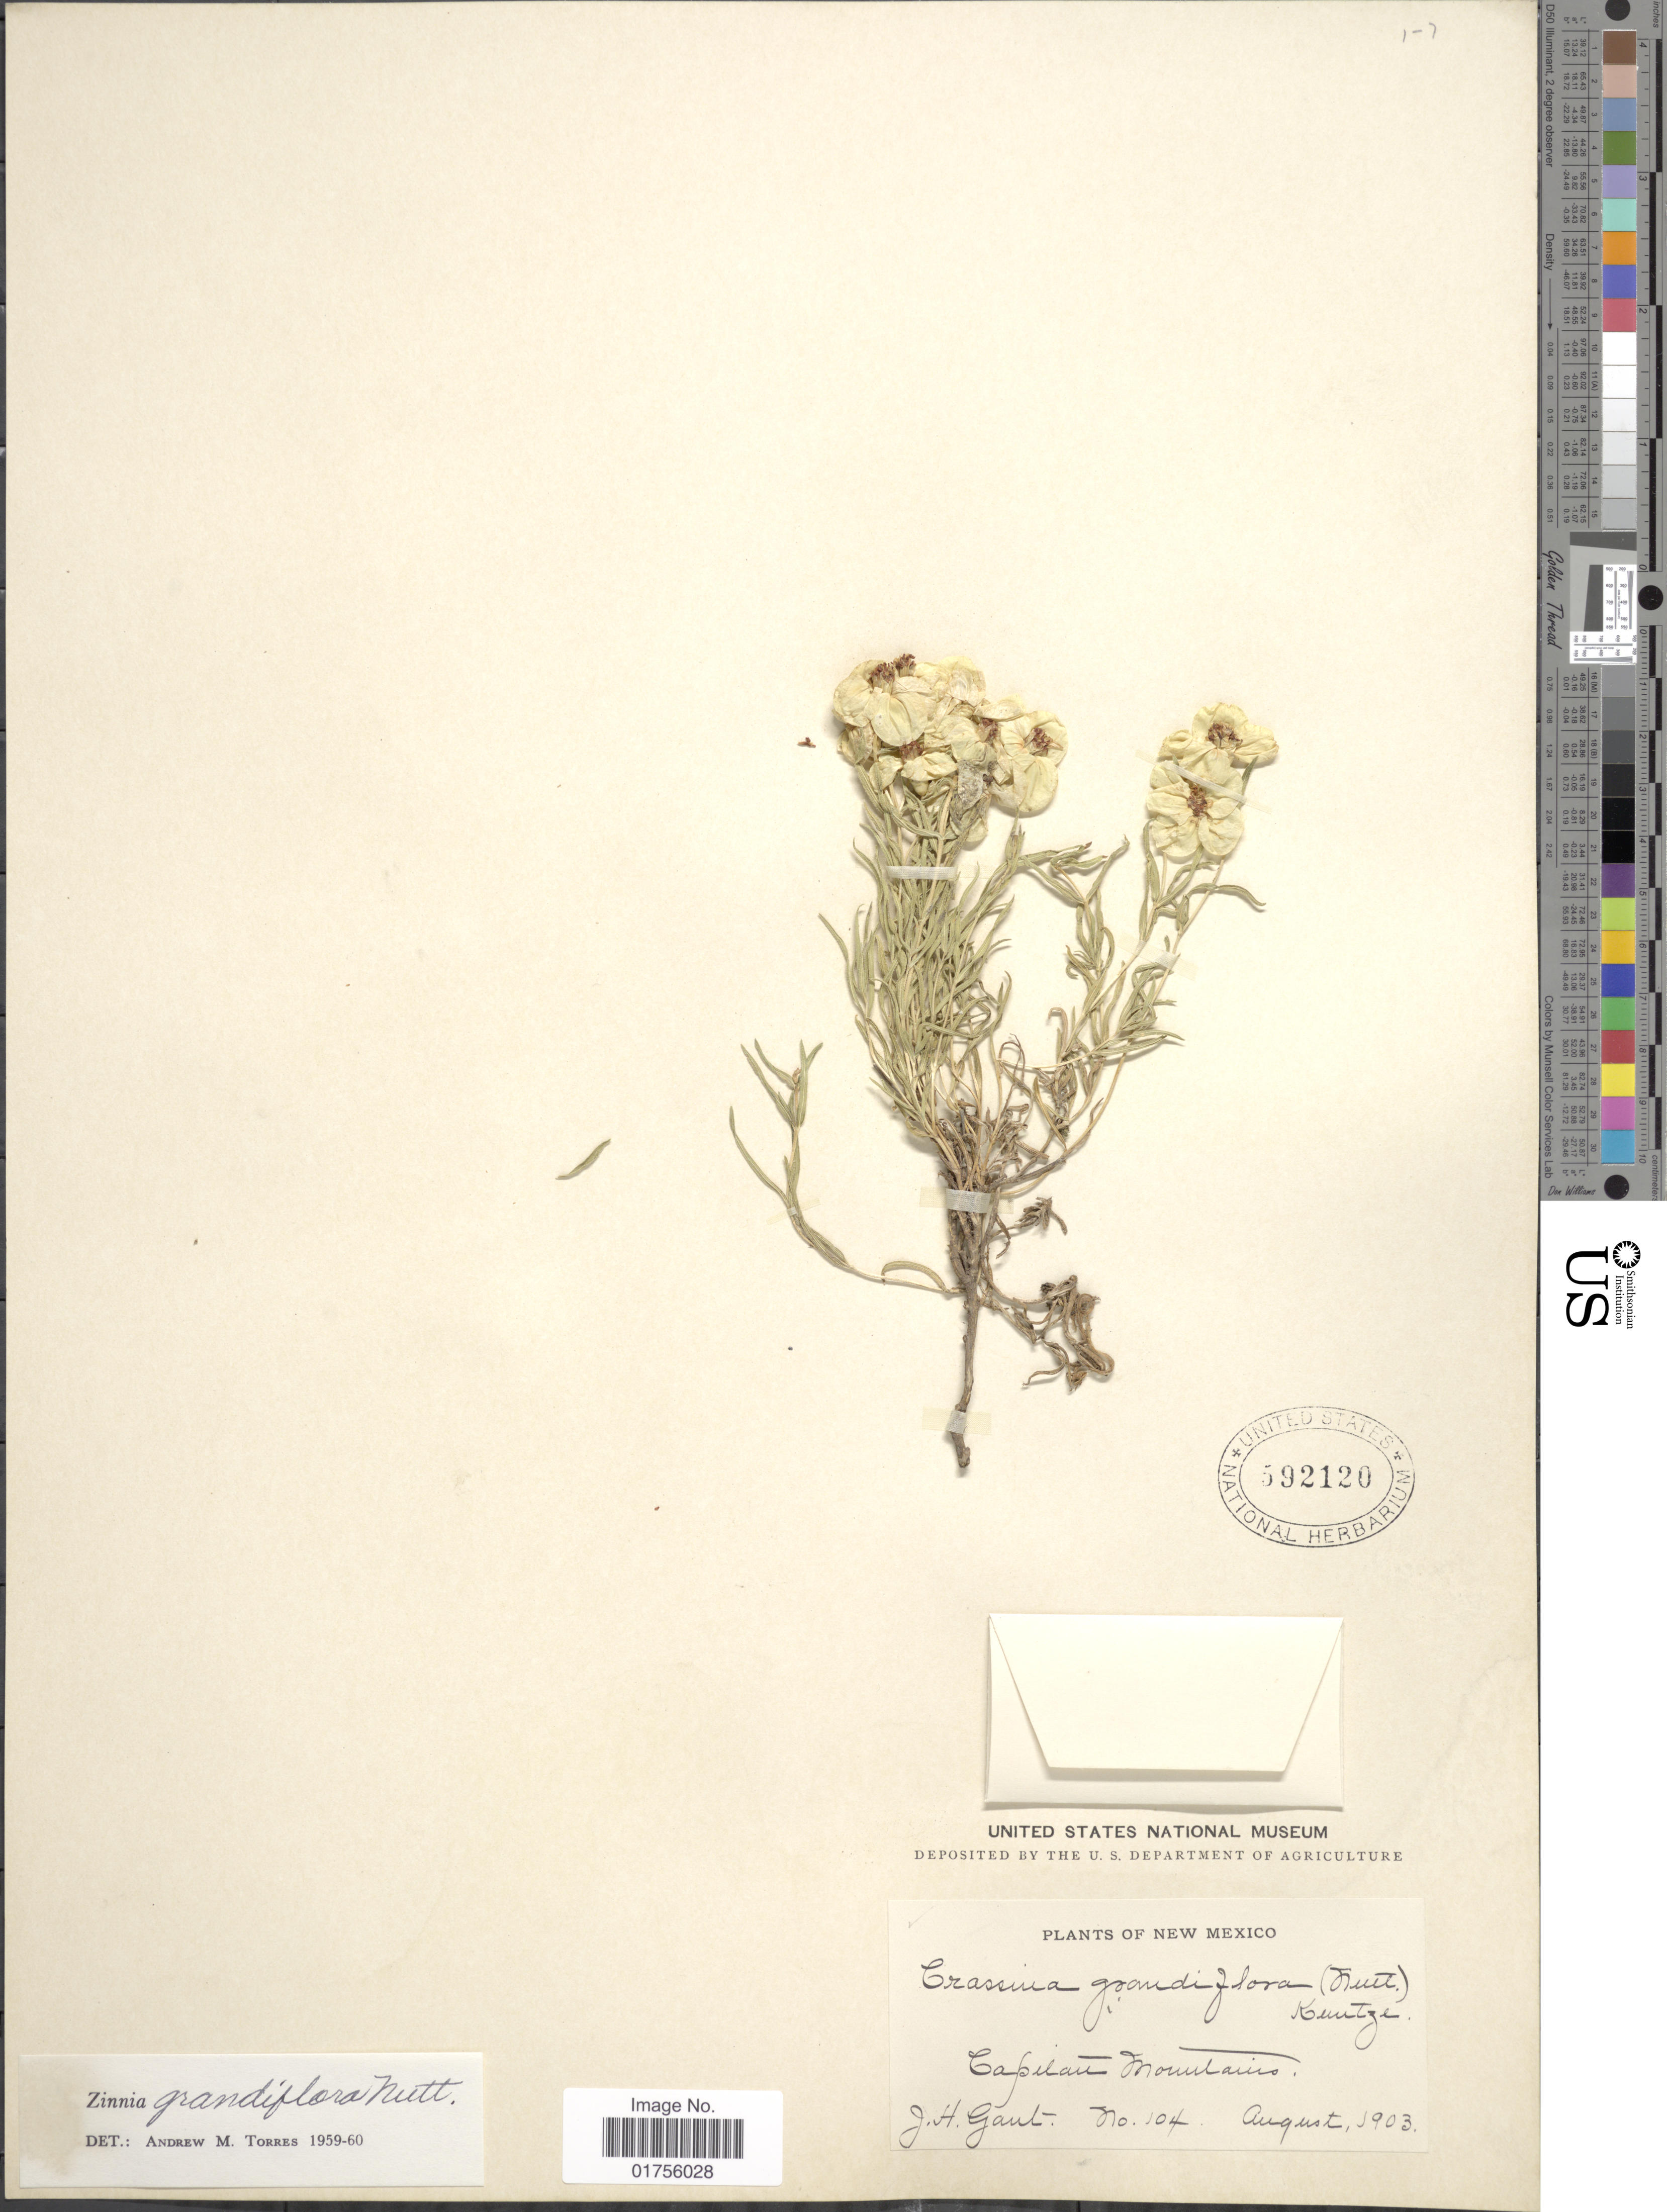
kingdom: Plantae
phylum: Tracheophyta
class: Magnoliopsida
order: Asterales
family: Asteraceae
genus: Zinnia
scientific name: Zinnia grandiflora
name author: Nutt.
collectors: J. Gaut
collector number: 104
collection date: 1903-08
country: United States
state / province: New Mexico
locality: Capitan Mountains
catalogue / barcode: US 592120